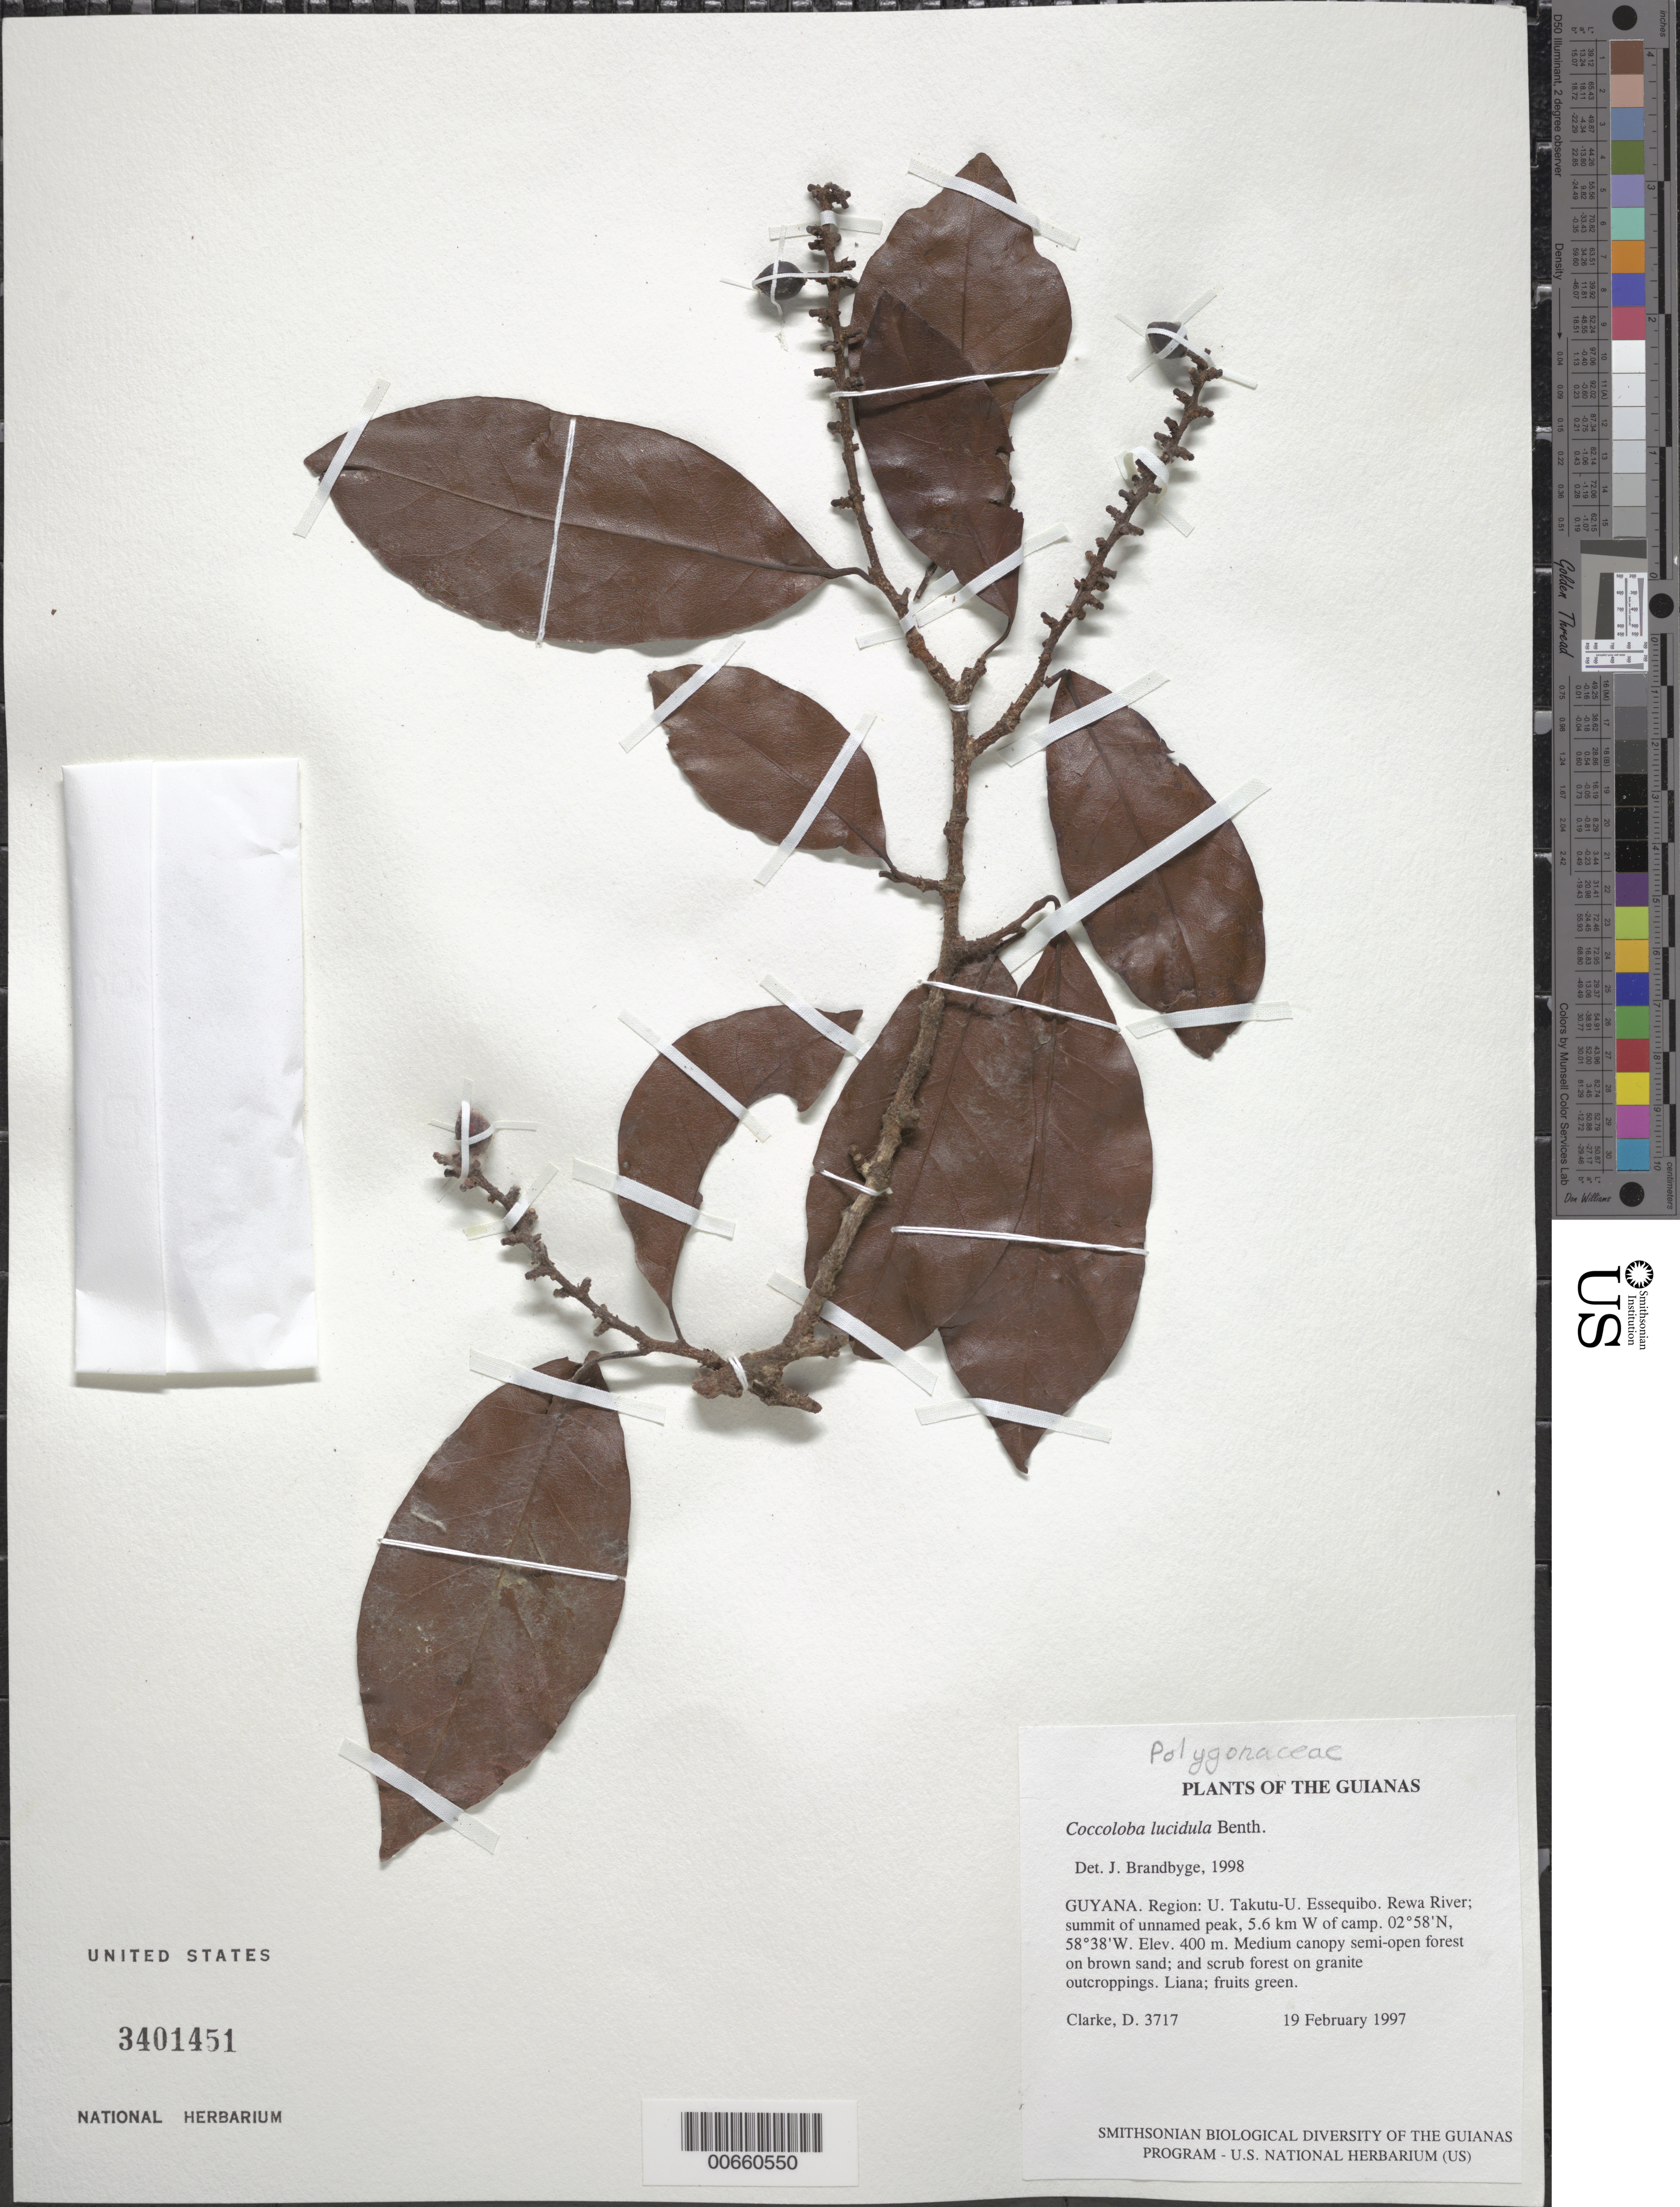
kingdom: Plantae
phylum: Tracheophyta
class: Magnoliopsida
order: Caryophyllales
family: Polygonaceae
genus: Coccoloba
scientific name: Coccoloba lucidula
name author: Benth.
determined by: Brandbyge, J.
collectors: H. D. Clarke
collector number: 3717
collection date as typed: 19 February 1997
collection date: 1997-02-19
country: Guyana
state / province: U. Takutu-U. Essequibo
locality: Rewa River; summit of unnamed peak, 5.6 km W of camp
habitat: Medium canopy semi-open forest on brown sand; and scrub forest on granite outcroppings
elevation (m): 400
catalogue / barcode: US 3401451